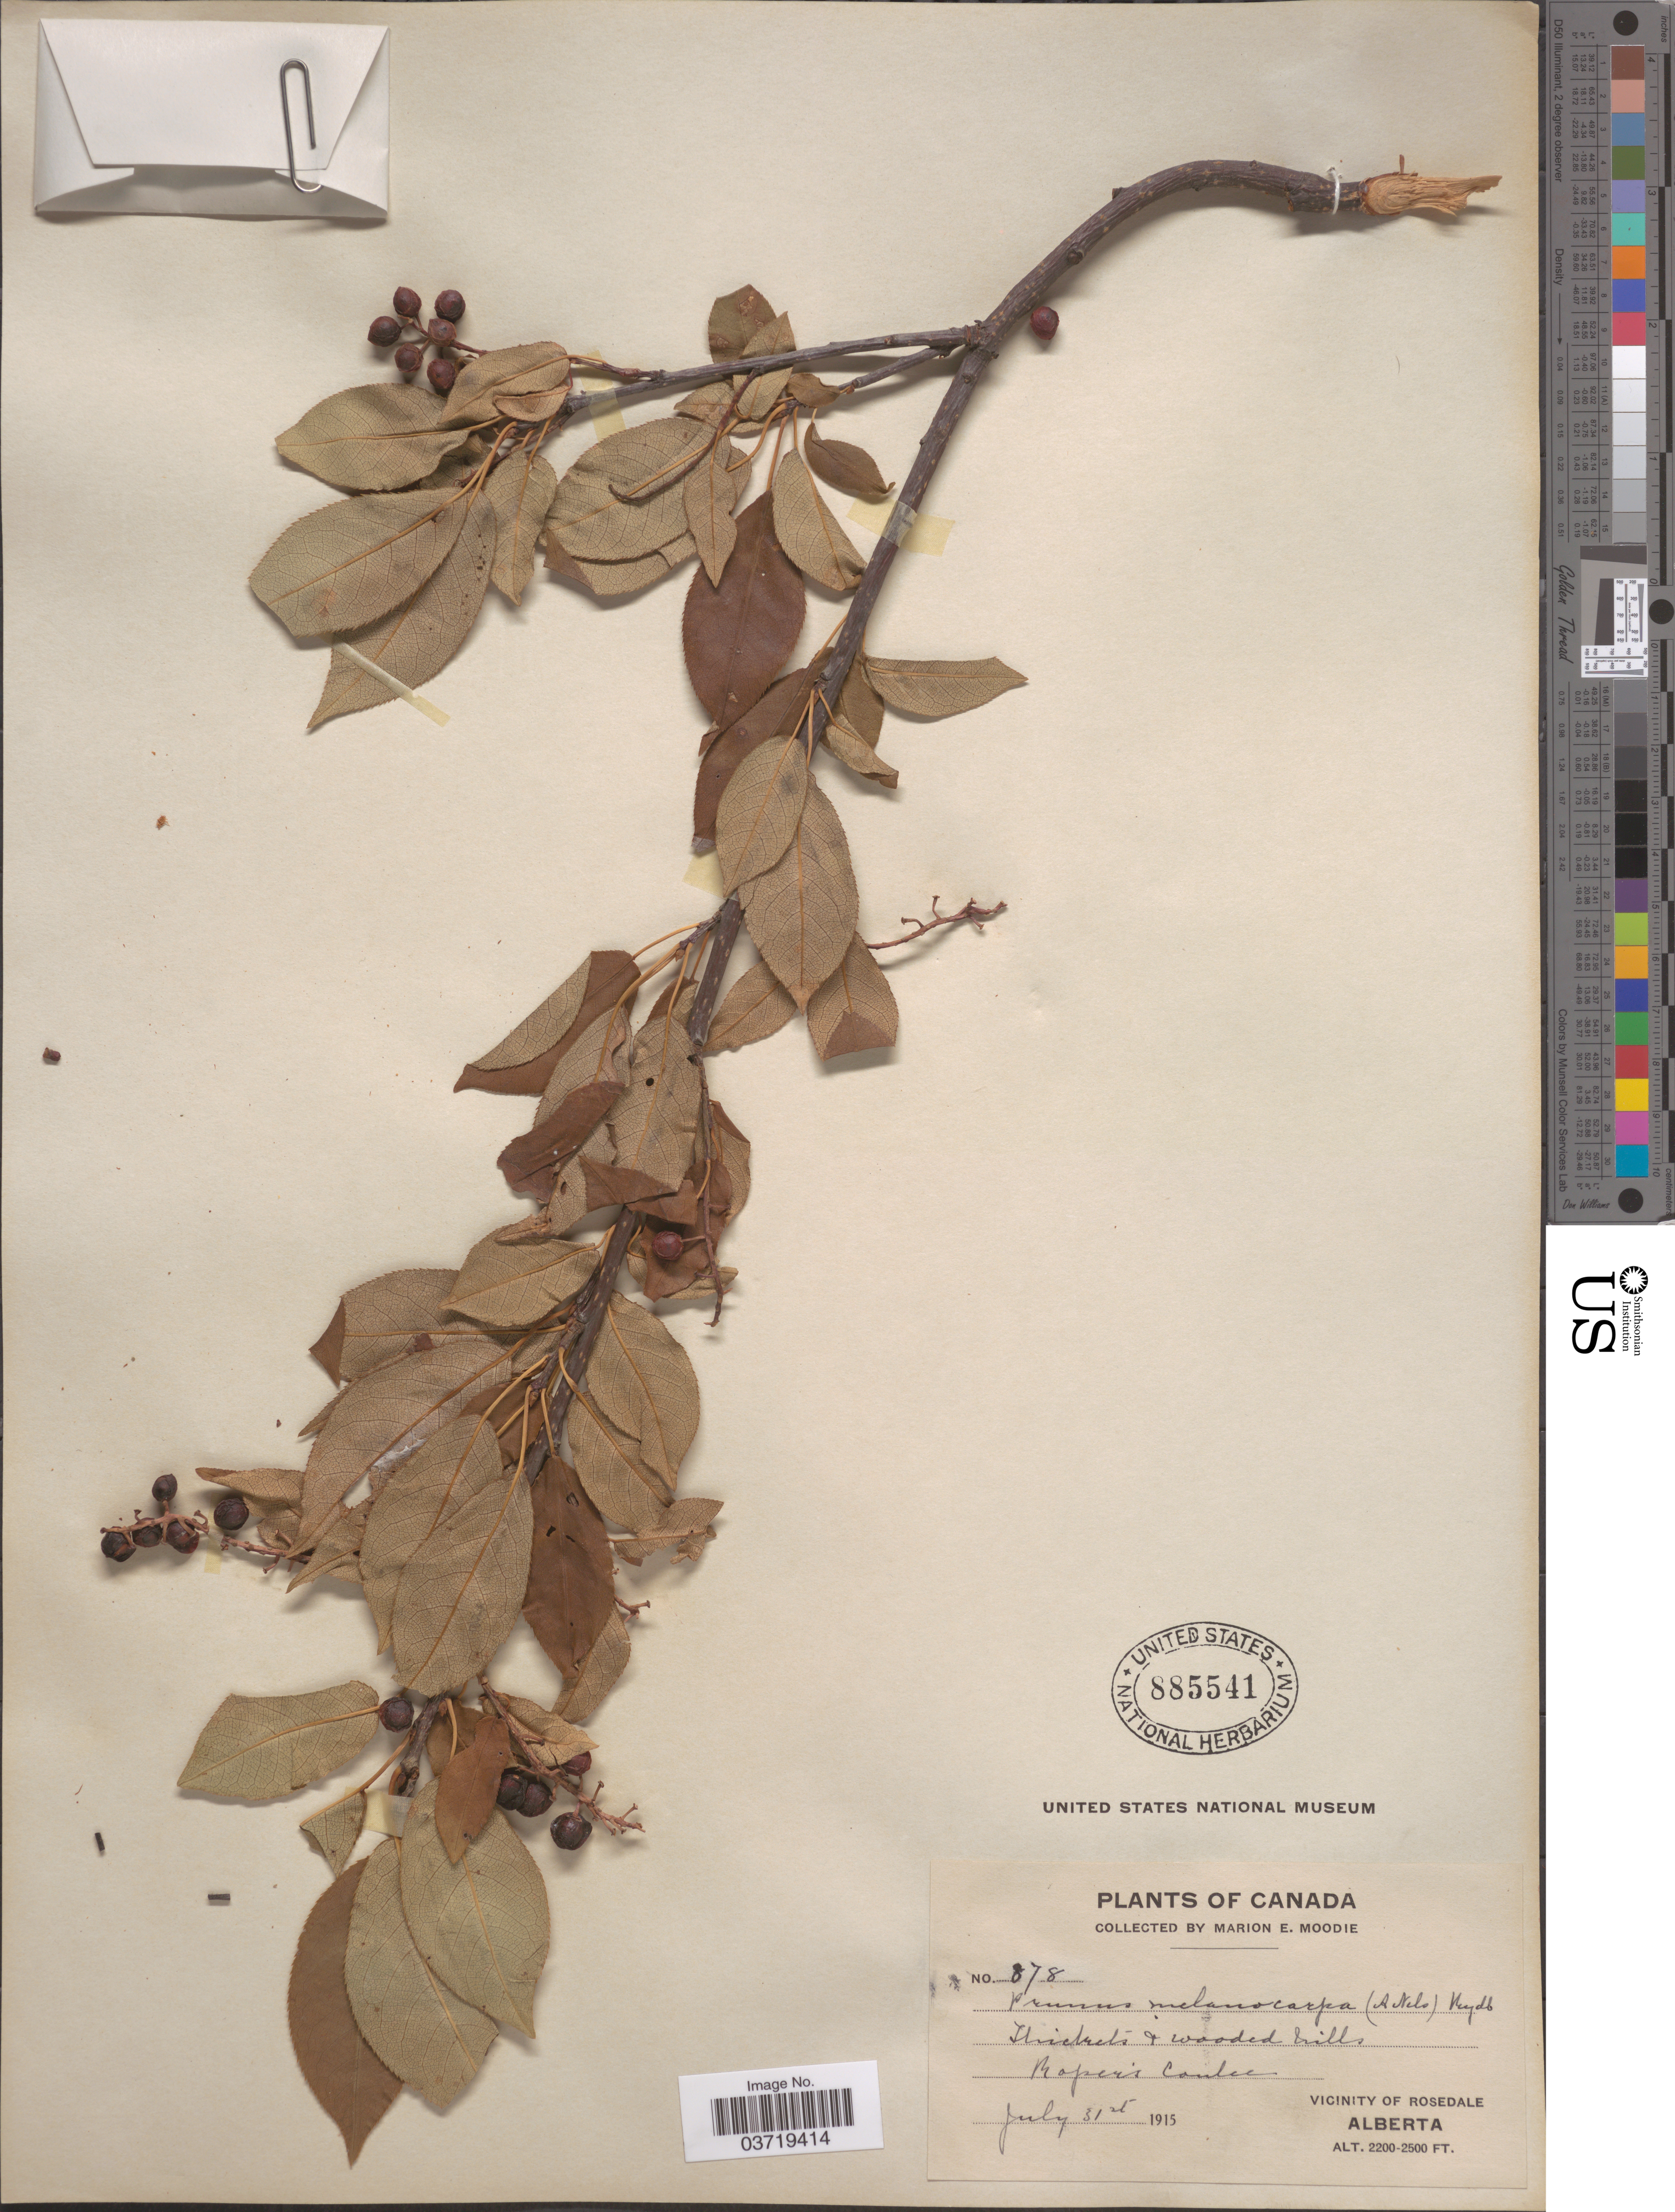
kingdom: Plantae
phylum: Tracheophyta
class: Magnoliopsida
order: Rosales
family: Rosaceae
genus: Prunus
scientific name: Prunus virginiana var. demissa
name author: (Nutt.) Torr.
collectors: M. E. Moodie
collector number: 878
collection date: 1915-07-31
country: Canada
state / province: Alberta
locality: Mopeis Coulee Vicinity of Rosedale.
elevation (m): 671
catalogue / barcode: US 885541